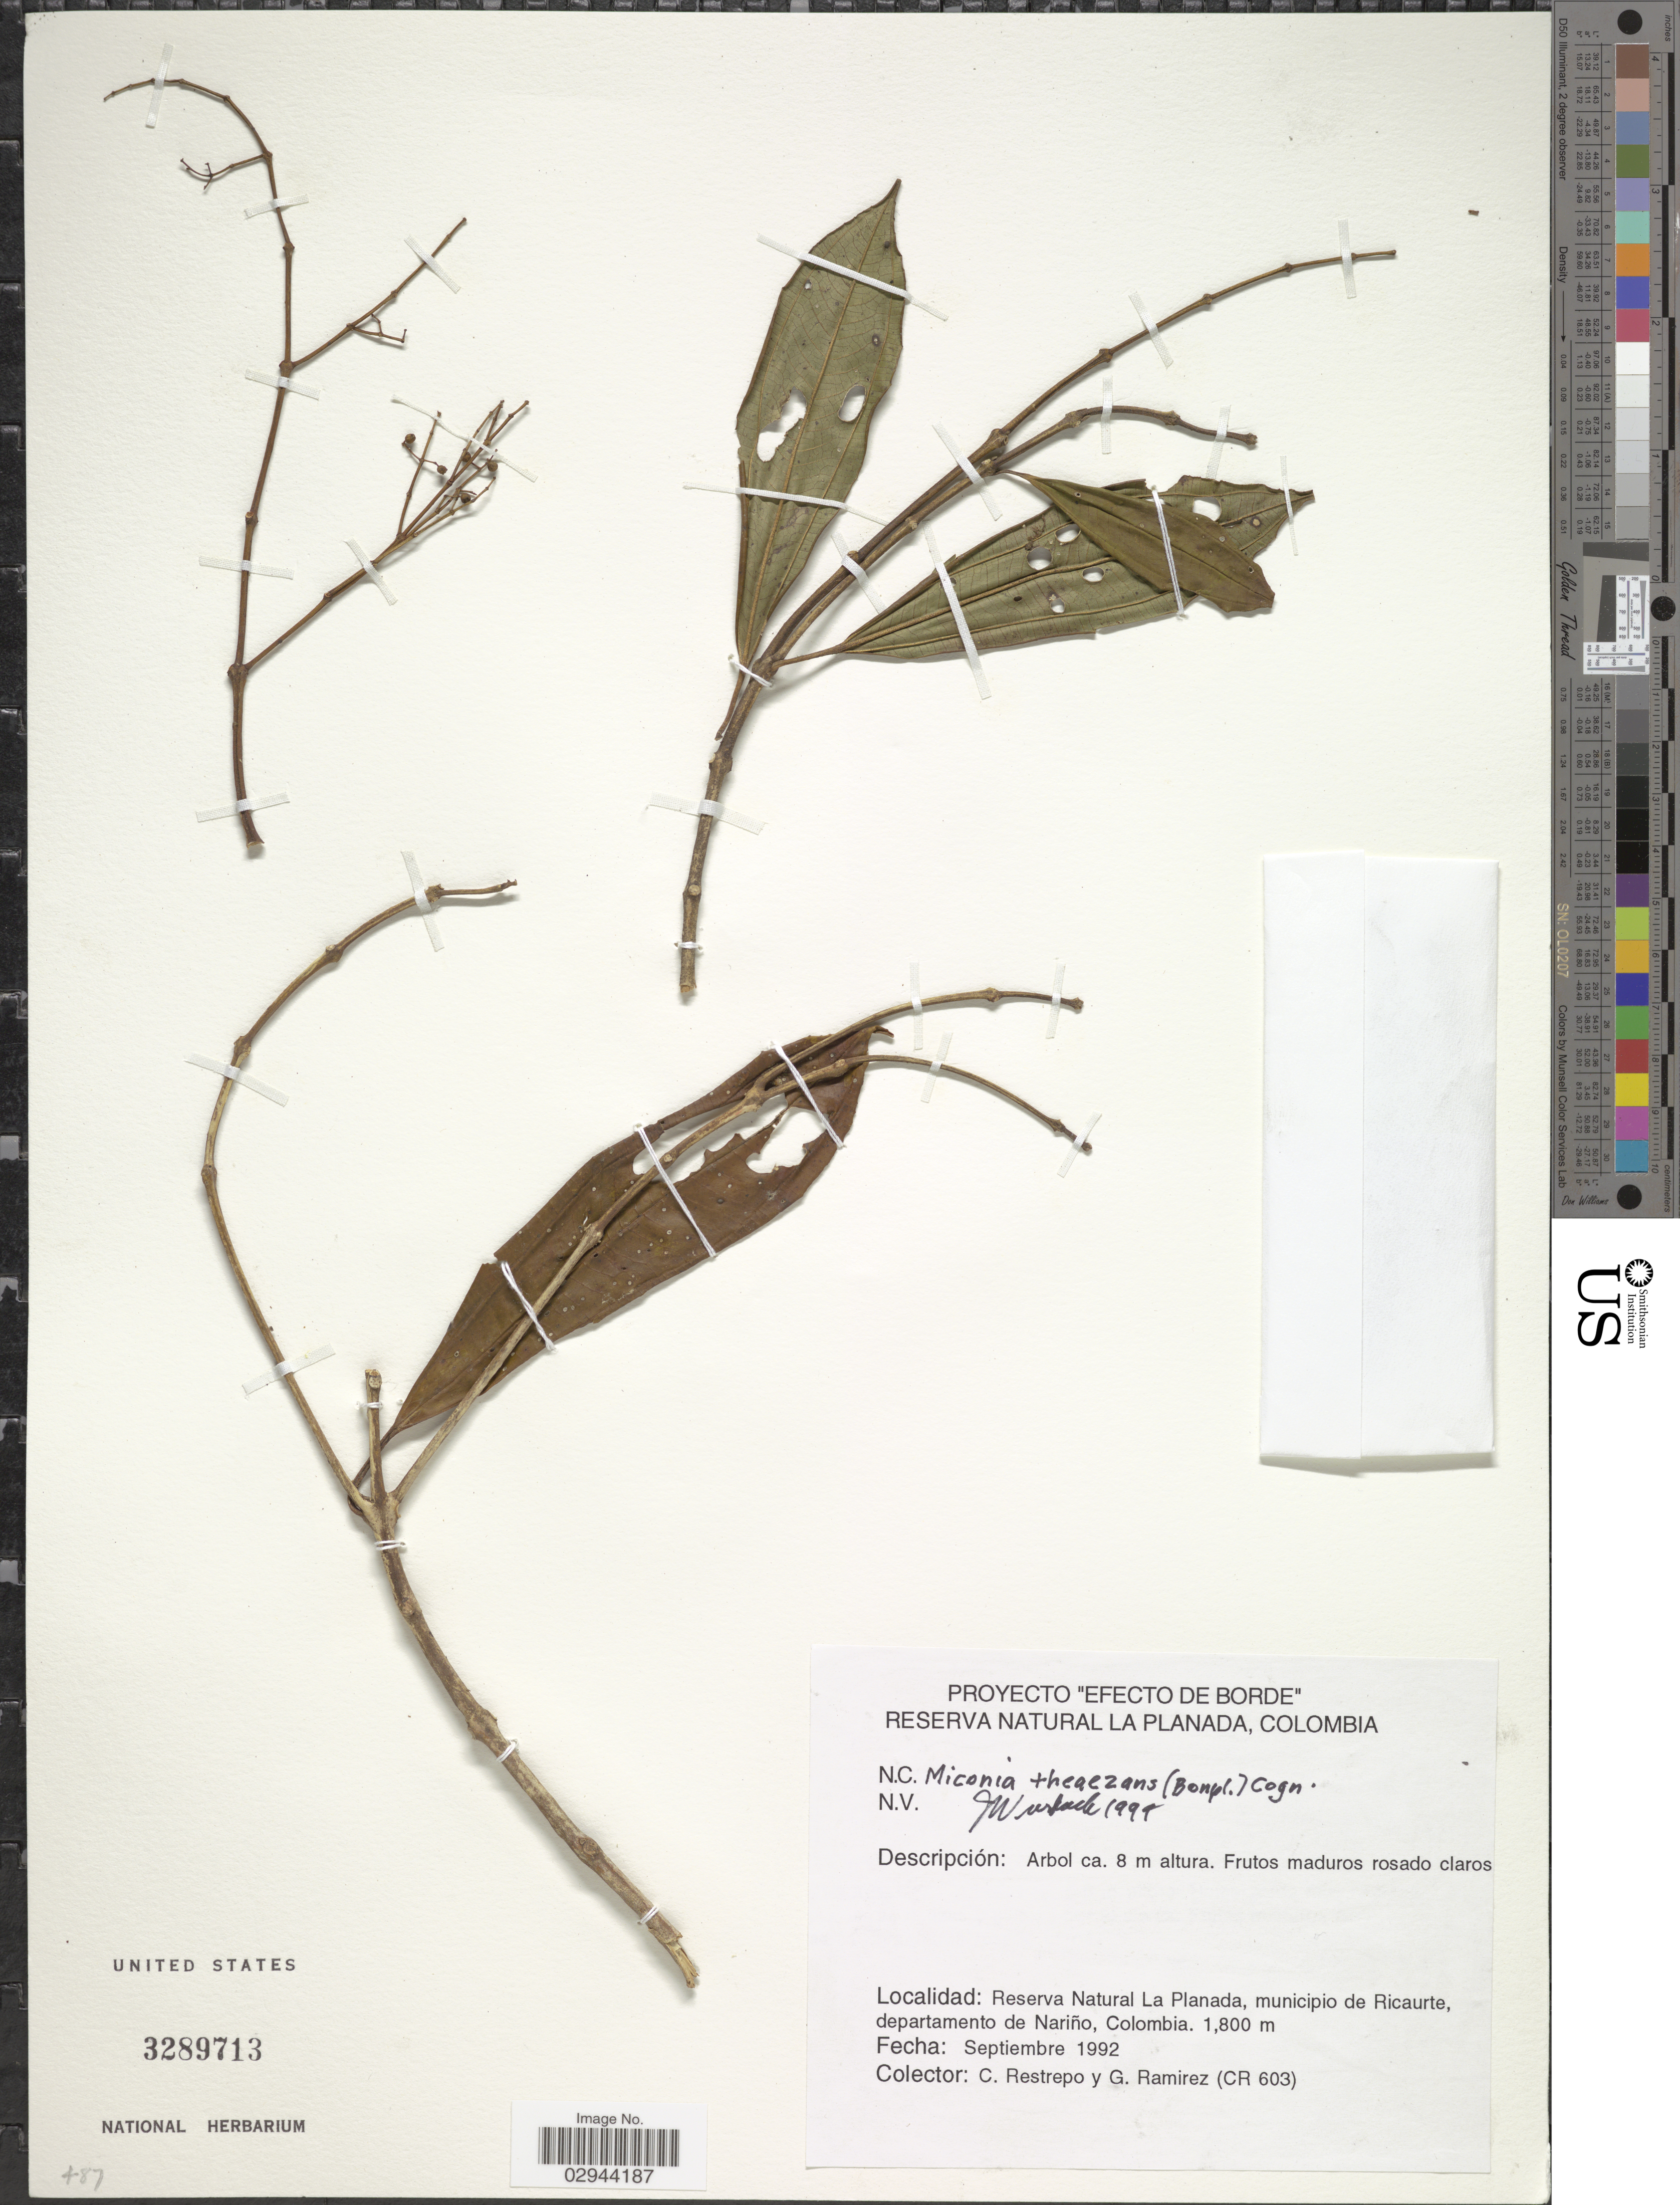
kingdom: Plantae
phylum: Tracheophyta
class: Magnoliopsida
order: Myrtales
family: Melastomataceae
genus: Miconia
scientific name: Miconia theizans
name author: (Bonpl.) Cogn.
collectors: C. Restrepo & Ramírez, G.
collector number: CR603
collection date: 1992-09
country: Colombia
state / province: Nariño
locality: Reserva Natural La Planada, municipio de Ricaurte, departamento de Nariño.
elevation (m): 1800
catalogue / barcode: US 3289713